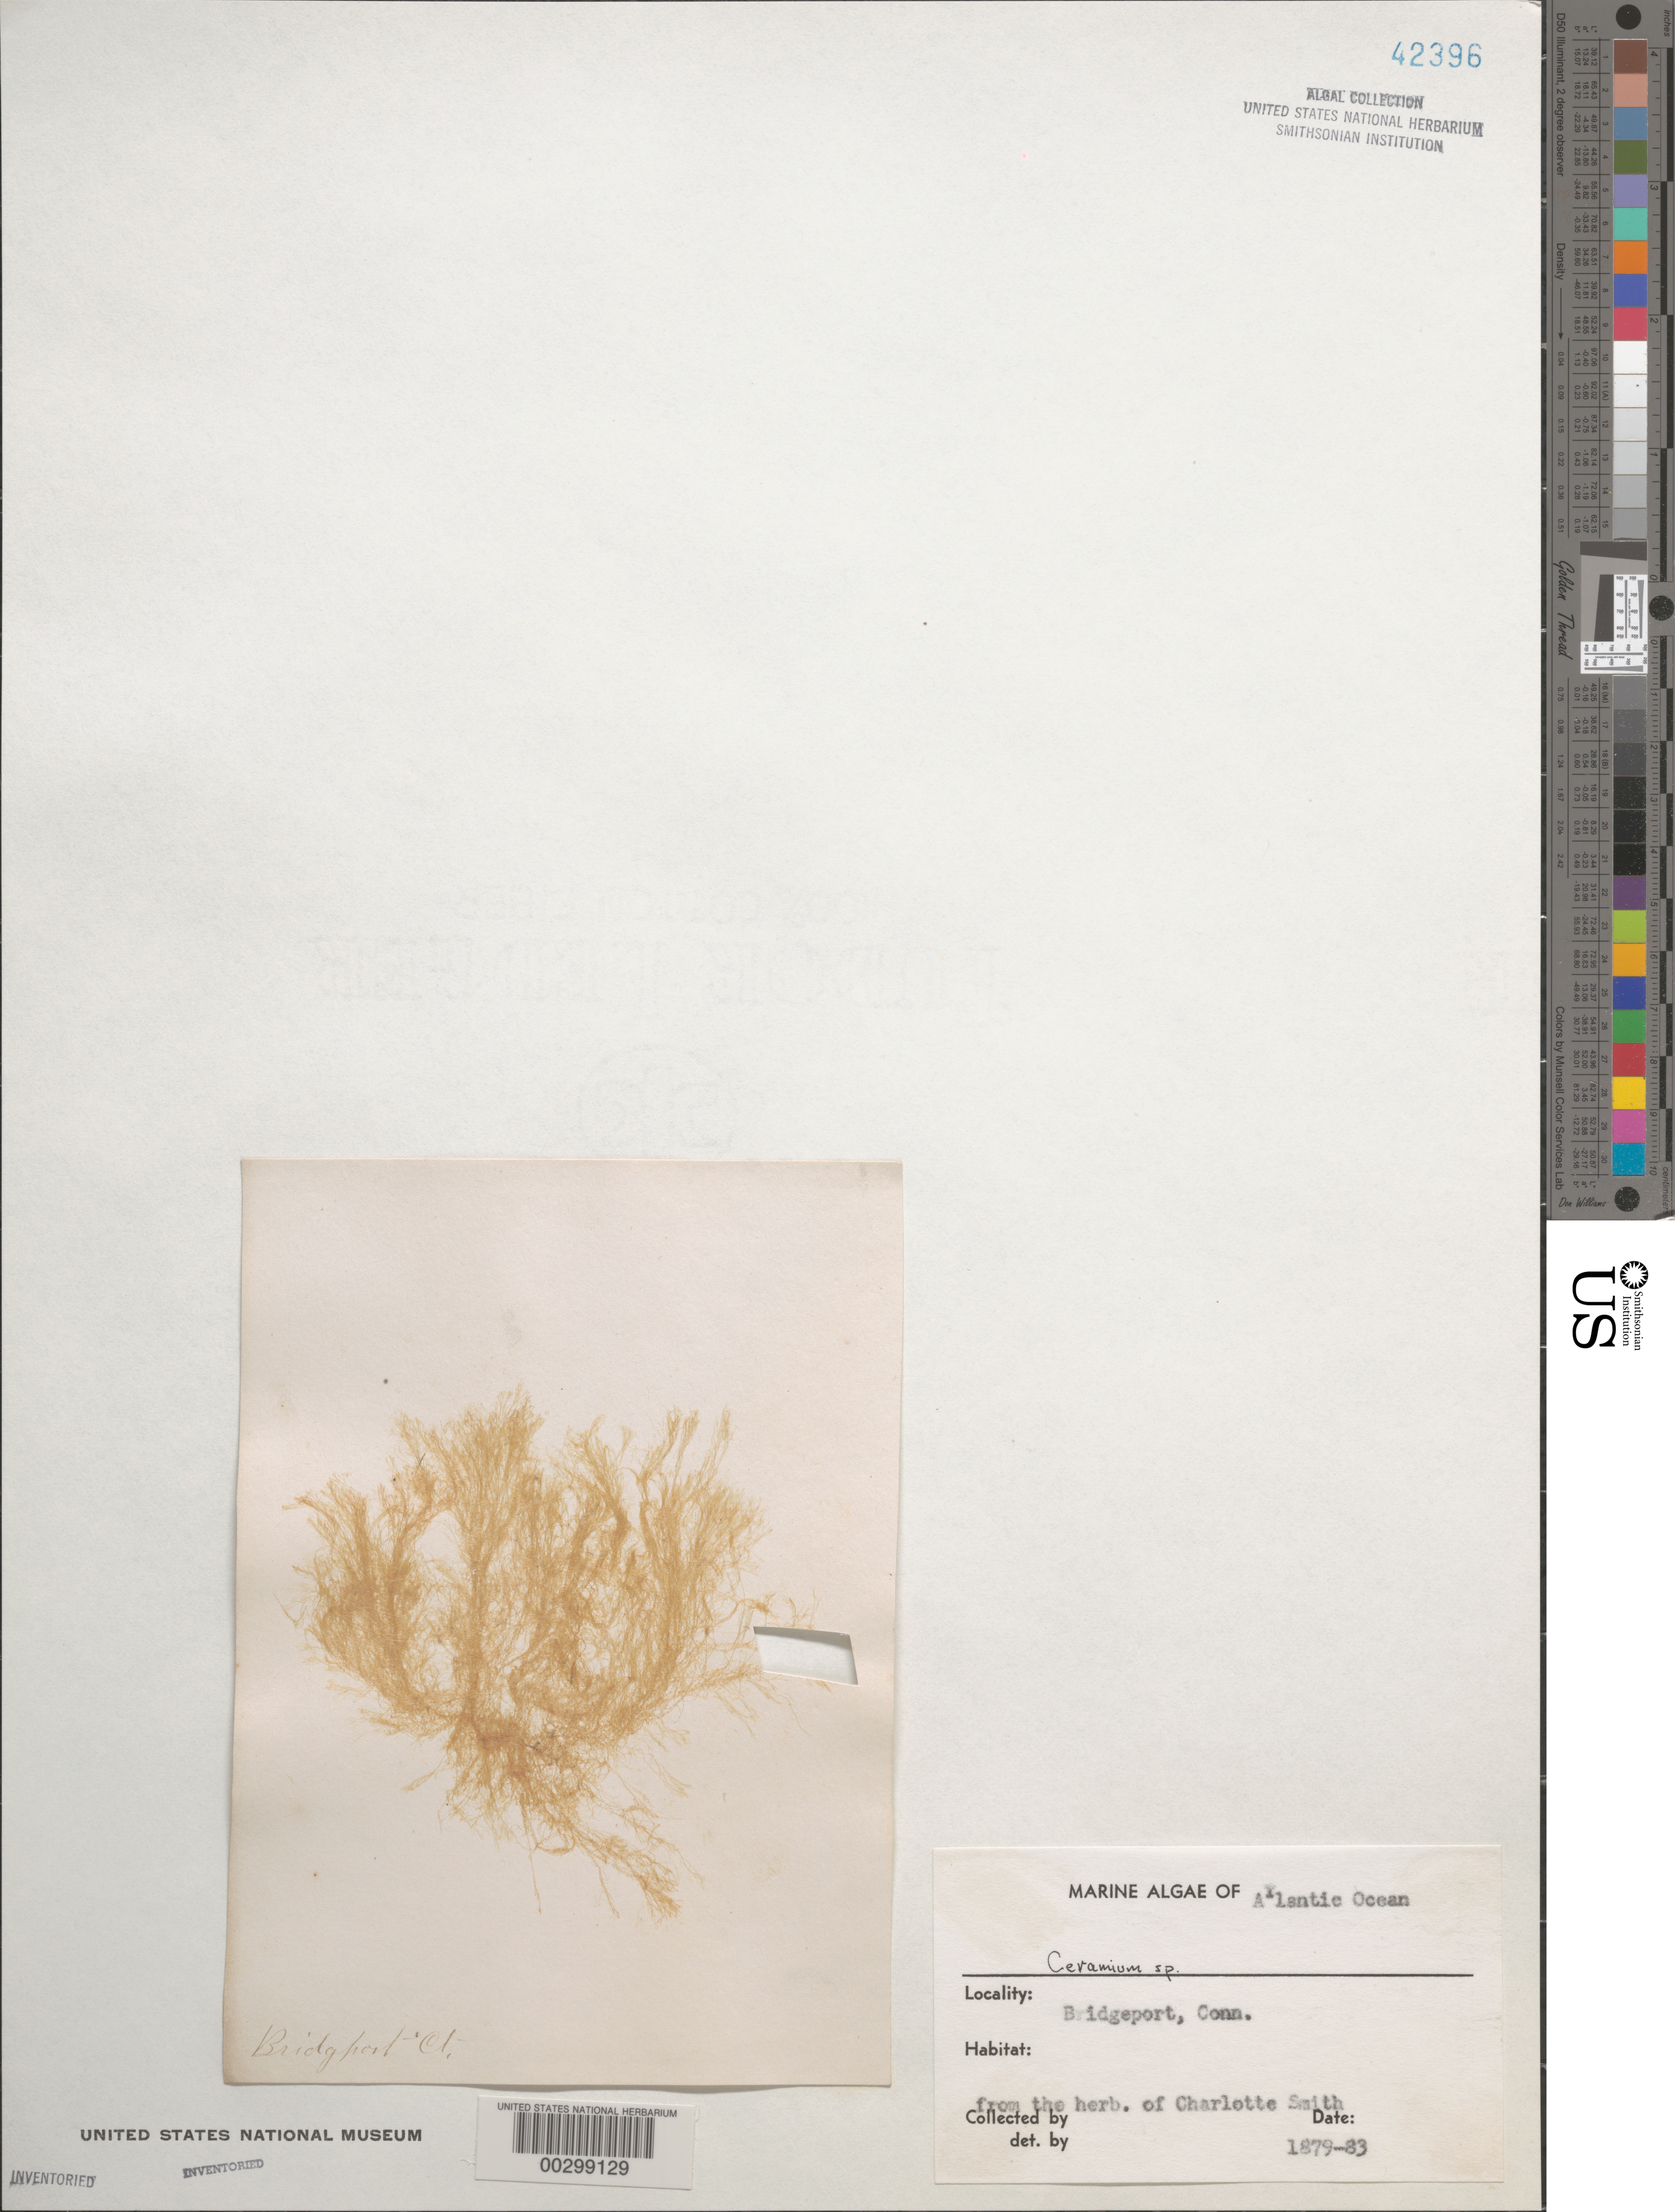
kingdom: Plantae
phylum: Rhodophyta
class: Florideophyceae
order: Ceramiales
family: Ceramiaceae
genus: Ceramium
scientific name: Ceramium sp.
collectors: Charlotte Smith (herbarium)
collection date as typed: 1879 TO -- --- 1883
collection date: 1879/1883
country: United States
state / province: Connecticut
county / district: Fairfield County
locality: Bridgeport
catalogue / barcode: US 42396